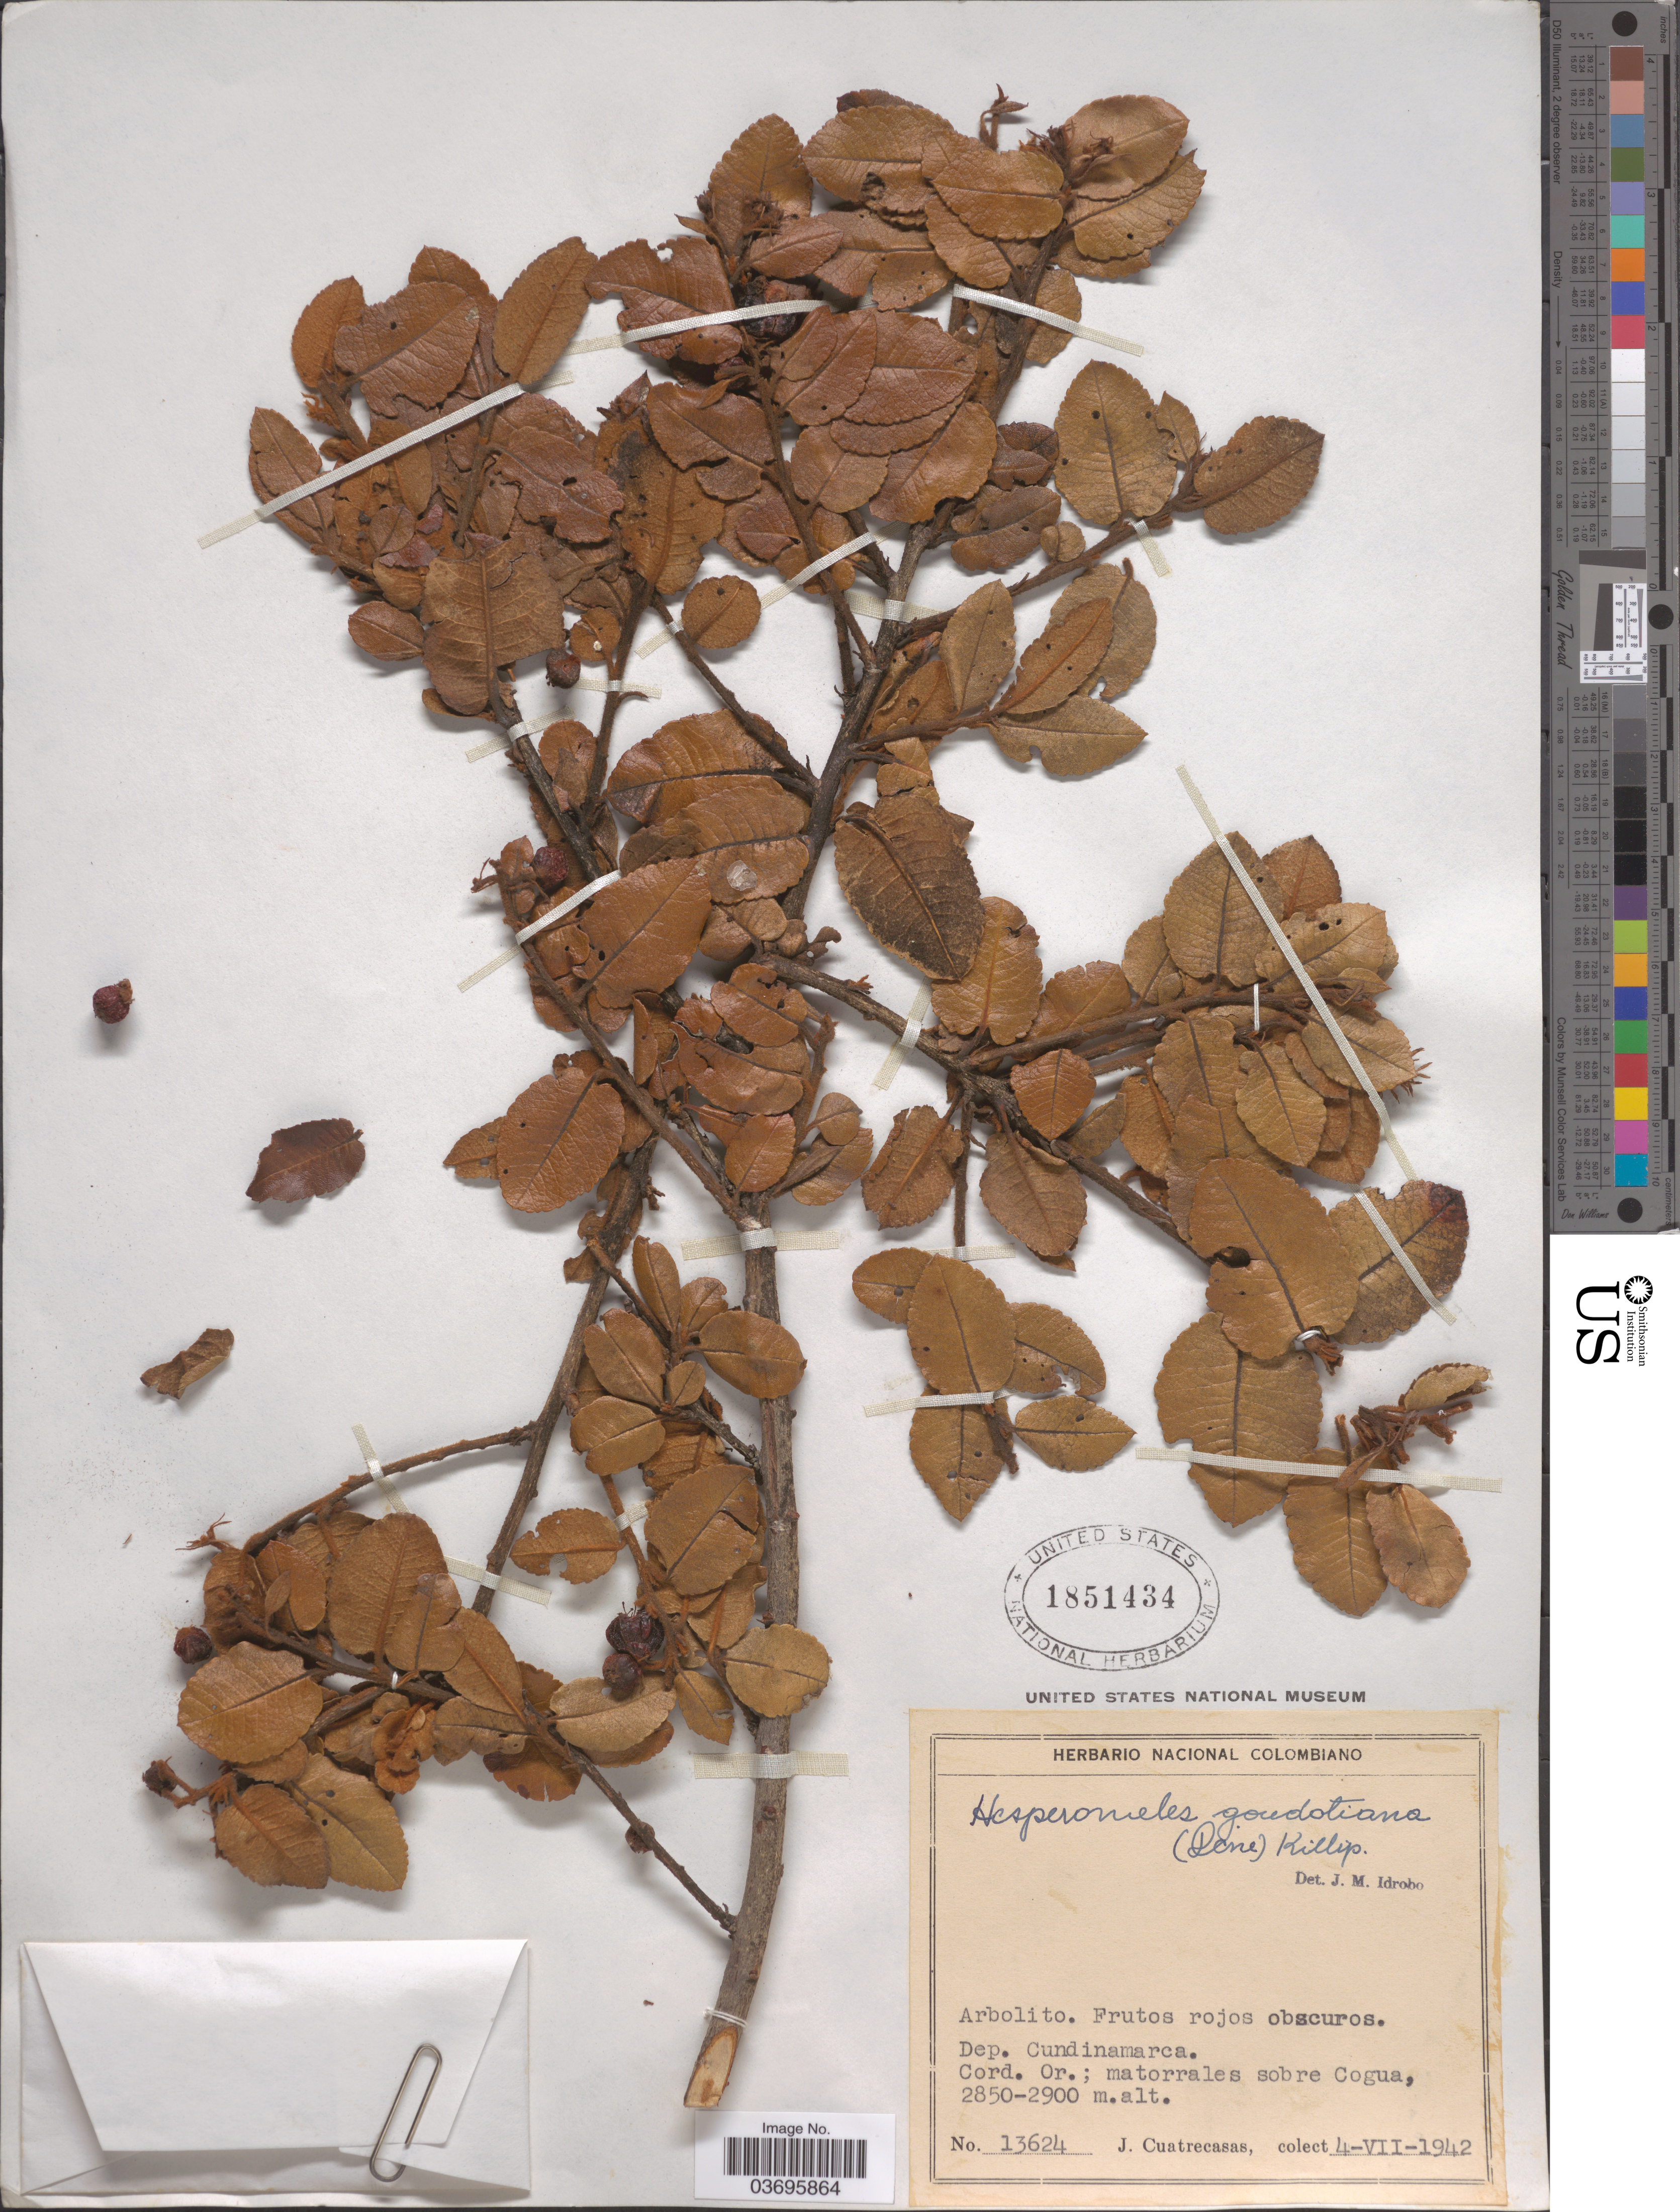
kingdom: Plantae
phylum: Tracheophyta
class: Magnoliopsida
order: Rosales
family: Rosaceae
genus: Hesperomeles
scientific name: Hesperomeles goudotiana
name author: Killip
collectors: J. Cuatrecasas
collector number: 13624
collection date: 1942-07-04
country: Colombia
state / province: Cundinamarca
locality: Dep. Cundinamarca: Cord. Or.: matorrales sobre Cogua.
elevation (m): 2850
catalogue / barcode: US 1851434